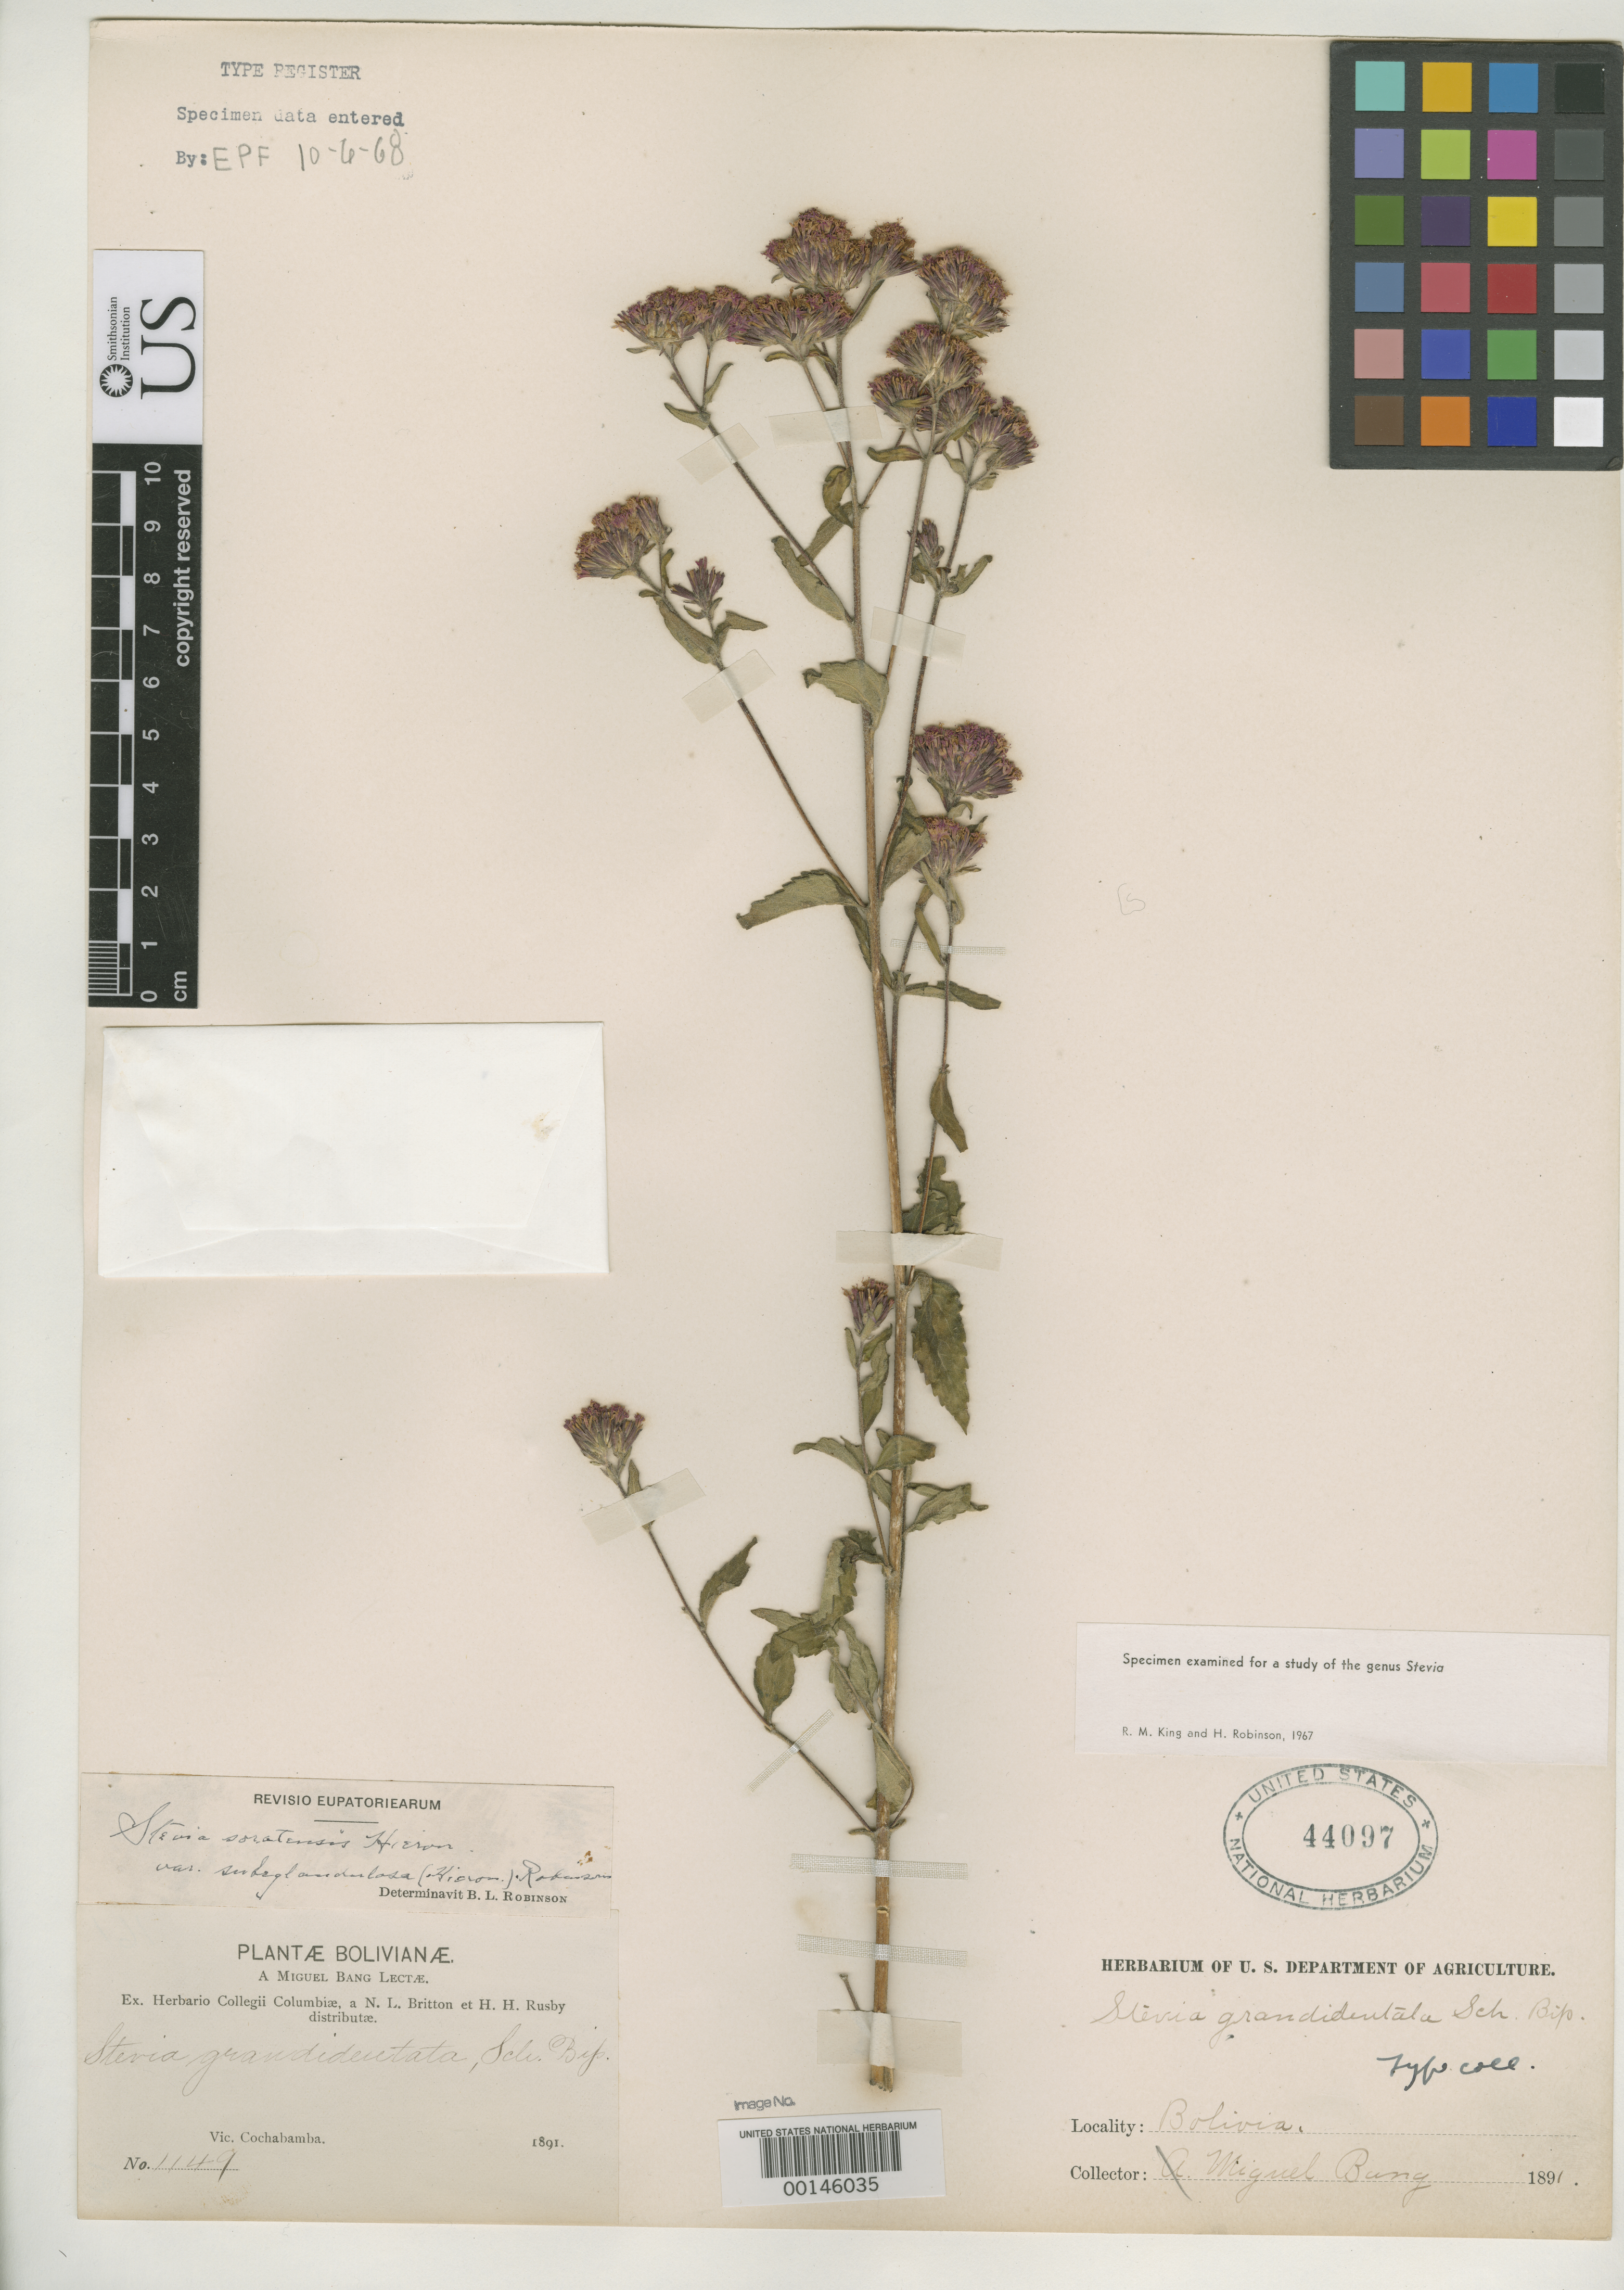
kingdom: Plantae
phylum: Tracheophyta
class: Magnoliopsida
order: Asterales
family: Asteraceae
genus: Stevia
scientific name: Stevia grandidentata var. subeglanulosa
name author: Hieron.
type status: Isotype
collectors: M. Bang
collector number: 1149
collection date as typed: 1891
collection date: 1891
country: Bolivia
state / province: Cochabamba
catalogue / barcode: US 44097